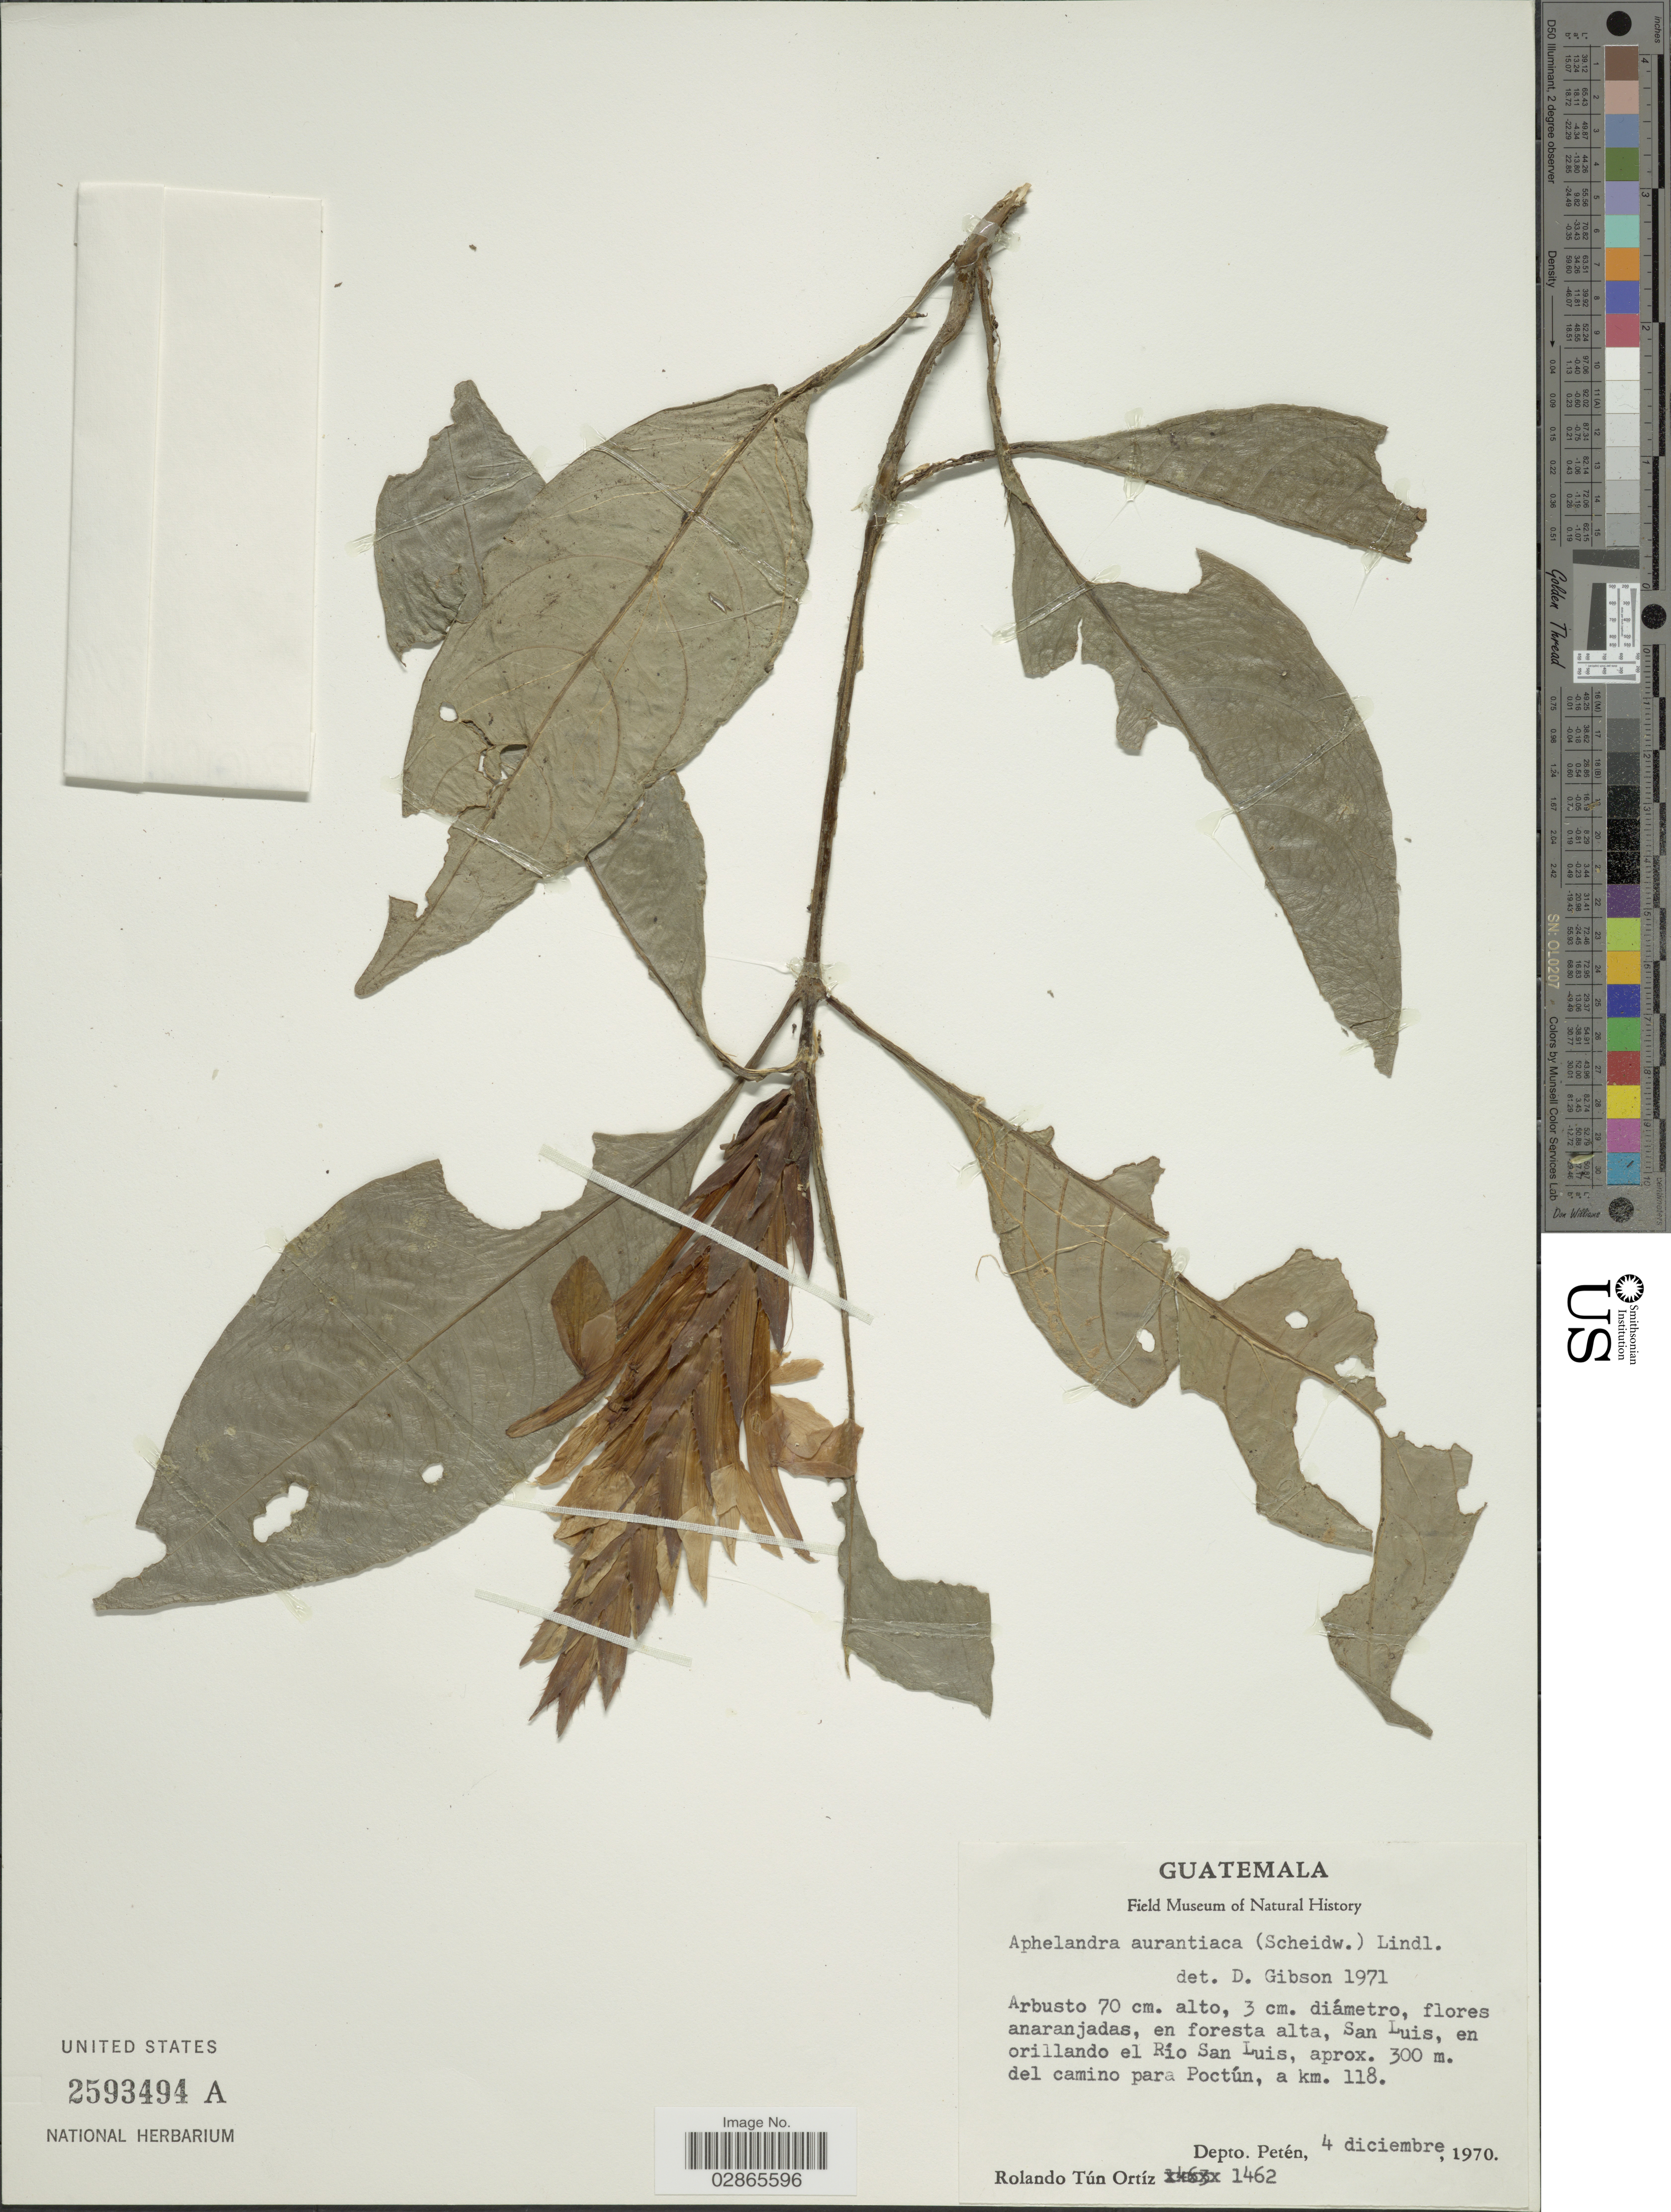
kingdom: Plantae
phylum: Tracheophyta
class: Magnoliopsida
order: Lamiales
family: Acanthaceae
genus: Aphelandra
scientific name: Aphelandra aurantiaca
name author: (Scheidw.) Lindl.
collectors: R. Ortiz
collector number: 1462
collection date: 1970-12-04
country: Guatemala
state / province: El Petén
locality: San Luis, en orillando el Río San Luis, del camino para Poctún, a km. 118.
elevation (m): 300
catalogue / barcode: US 2593494A